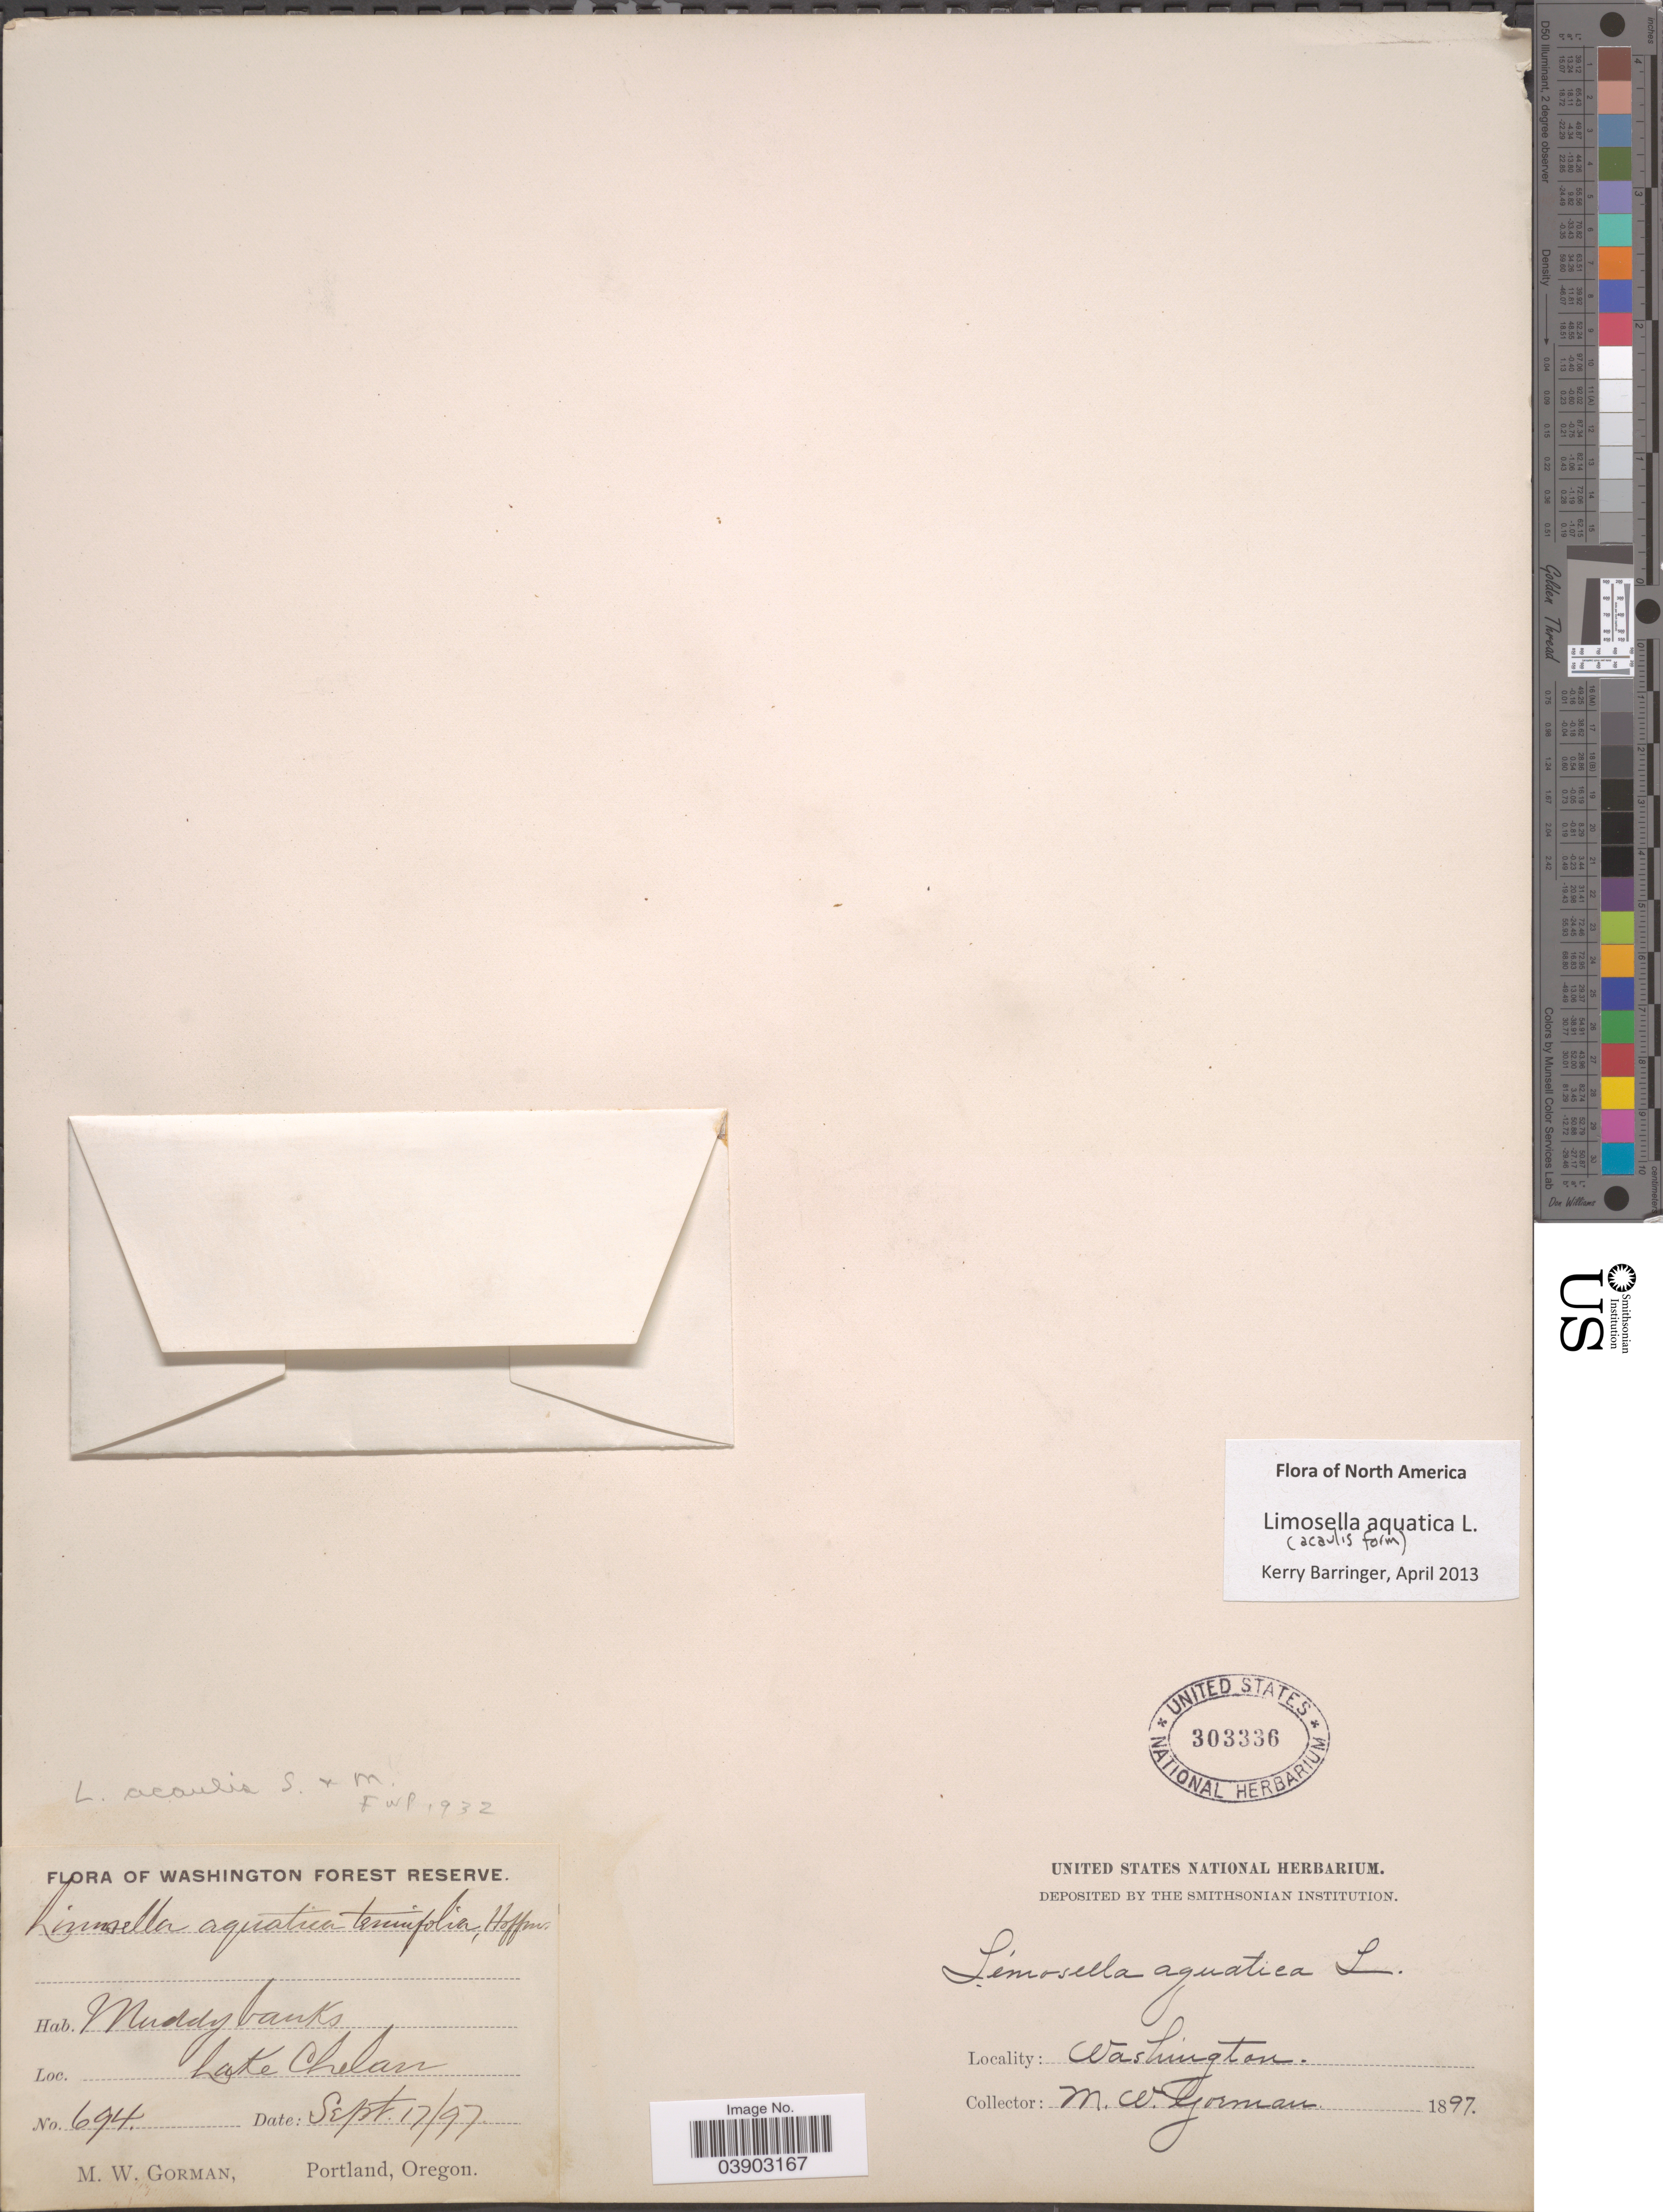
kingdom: Plantae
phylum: Tracheophyta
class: Magnoliopsida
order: Lamiales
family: Scrophulariaceae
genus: Limosella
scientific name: Limosella acaulis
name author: Sessé & Moc.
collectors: M. W. Gorman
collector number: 694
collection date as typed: Transcribed d/m/y: 17/9/97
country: United States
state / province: Washington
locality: Washington Forest Reserve. Muddy banks. Lake Chelan.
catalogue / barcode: US 303336